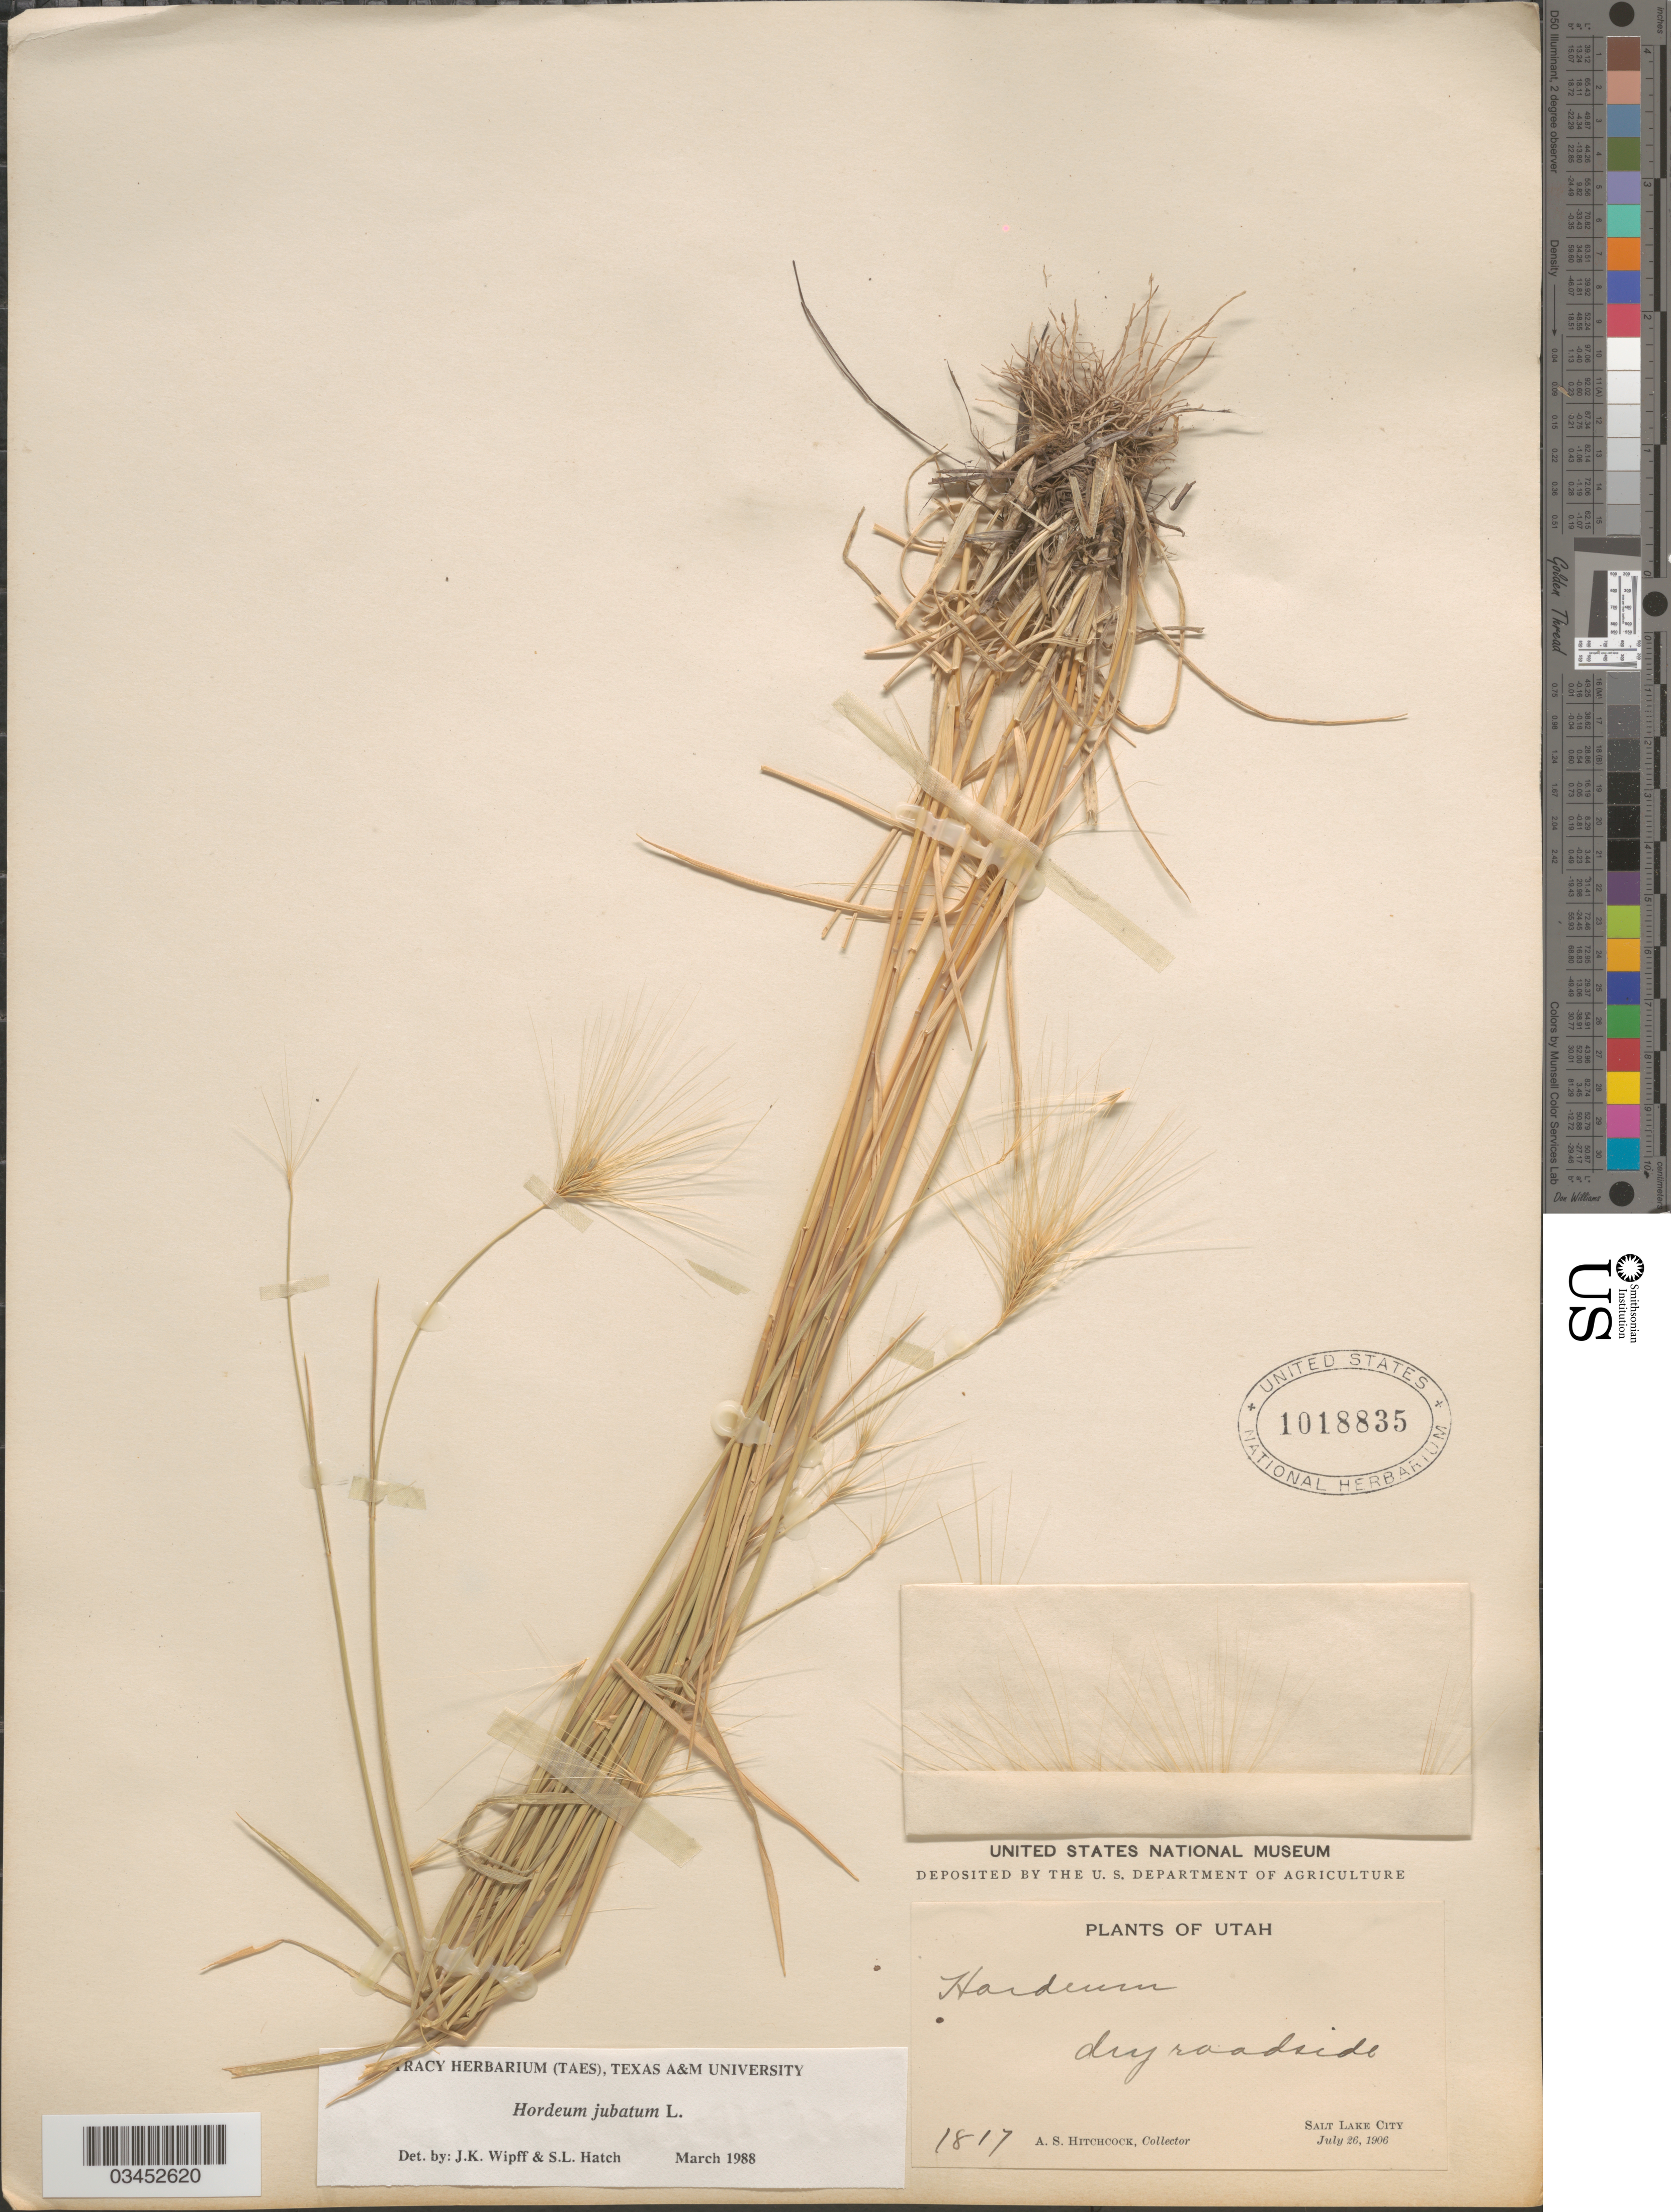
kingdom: Plantae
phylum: Tracheophyta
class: Liliopsida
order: Poales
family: Poaceae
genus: Hordeum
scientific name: Hordeum jubatum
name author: L.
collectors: A. S. Hitchcock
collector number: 1817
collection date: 1906-07-26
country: United States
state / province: Utah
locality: Dry roadside. Salt Lake City.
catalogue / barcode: US 1018835